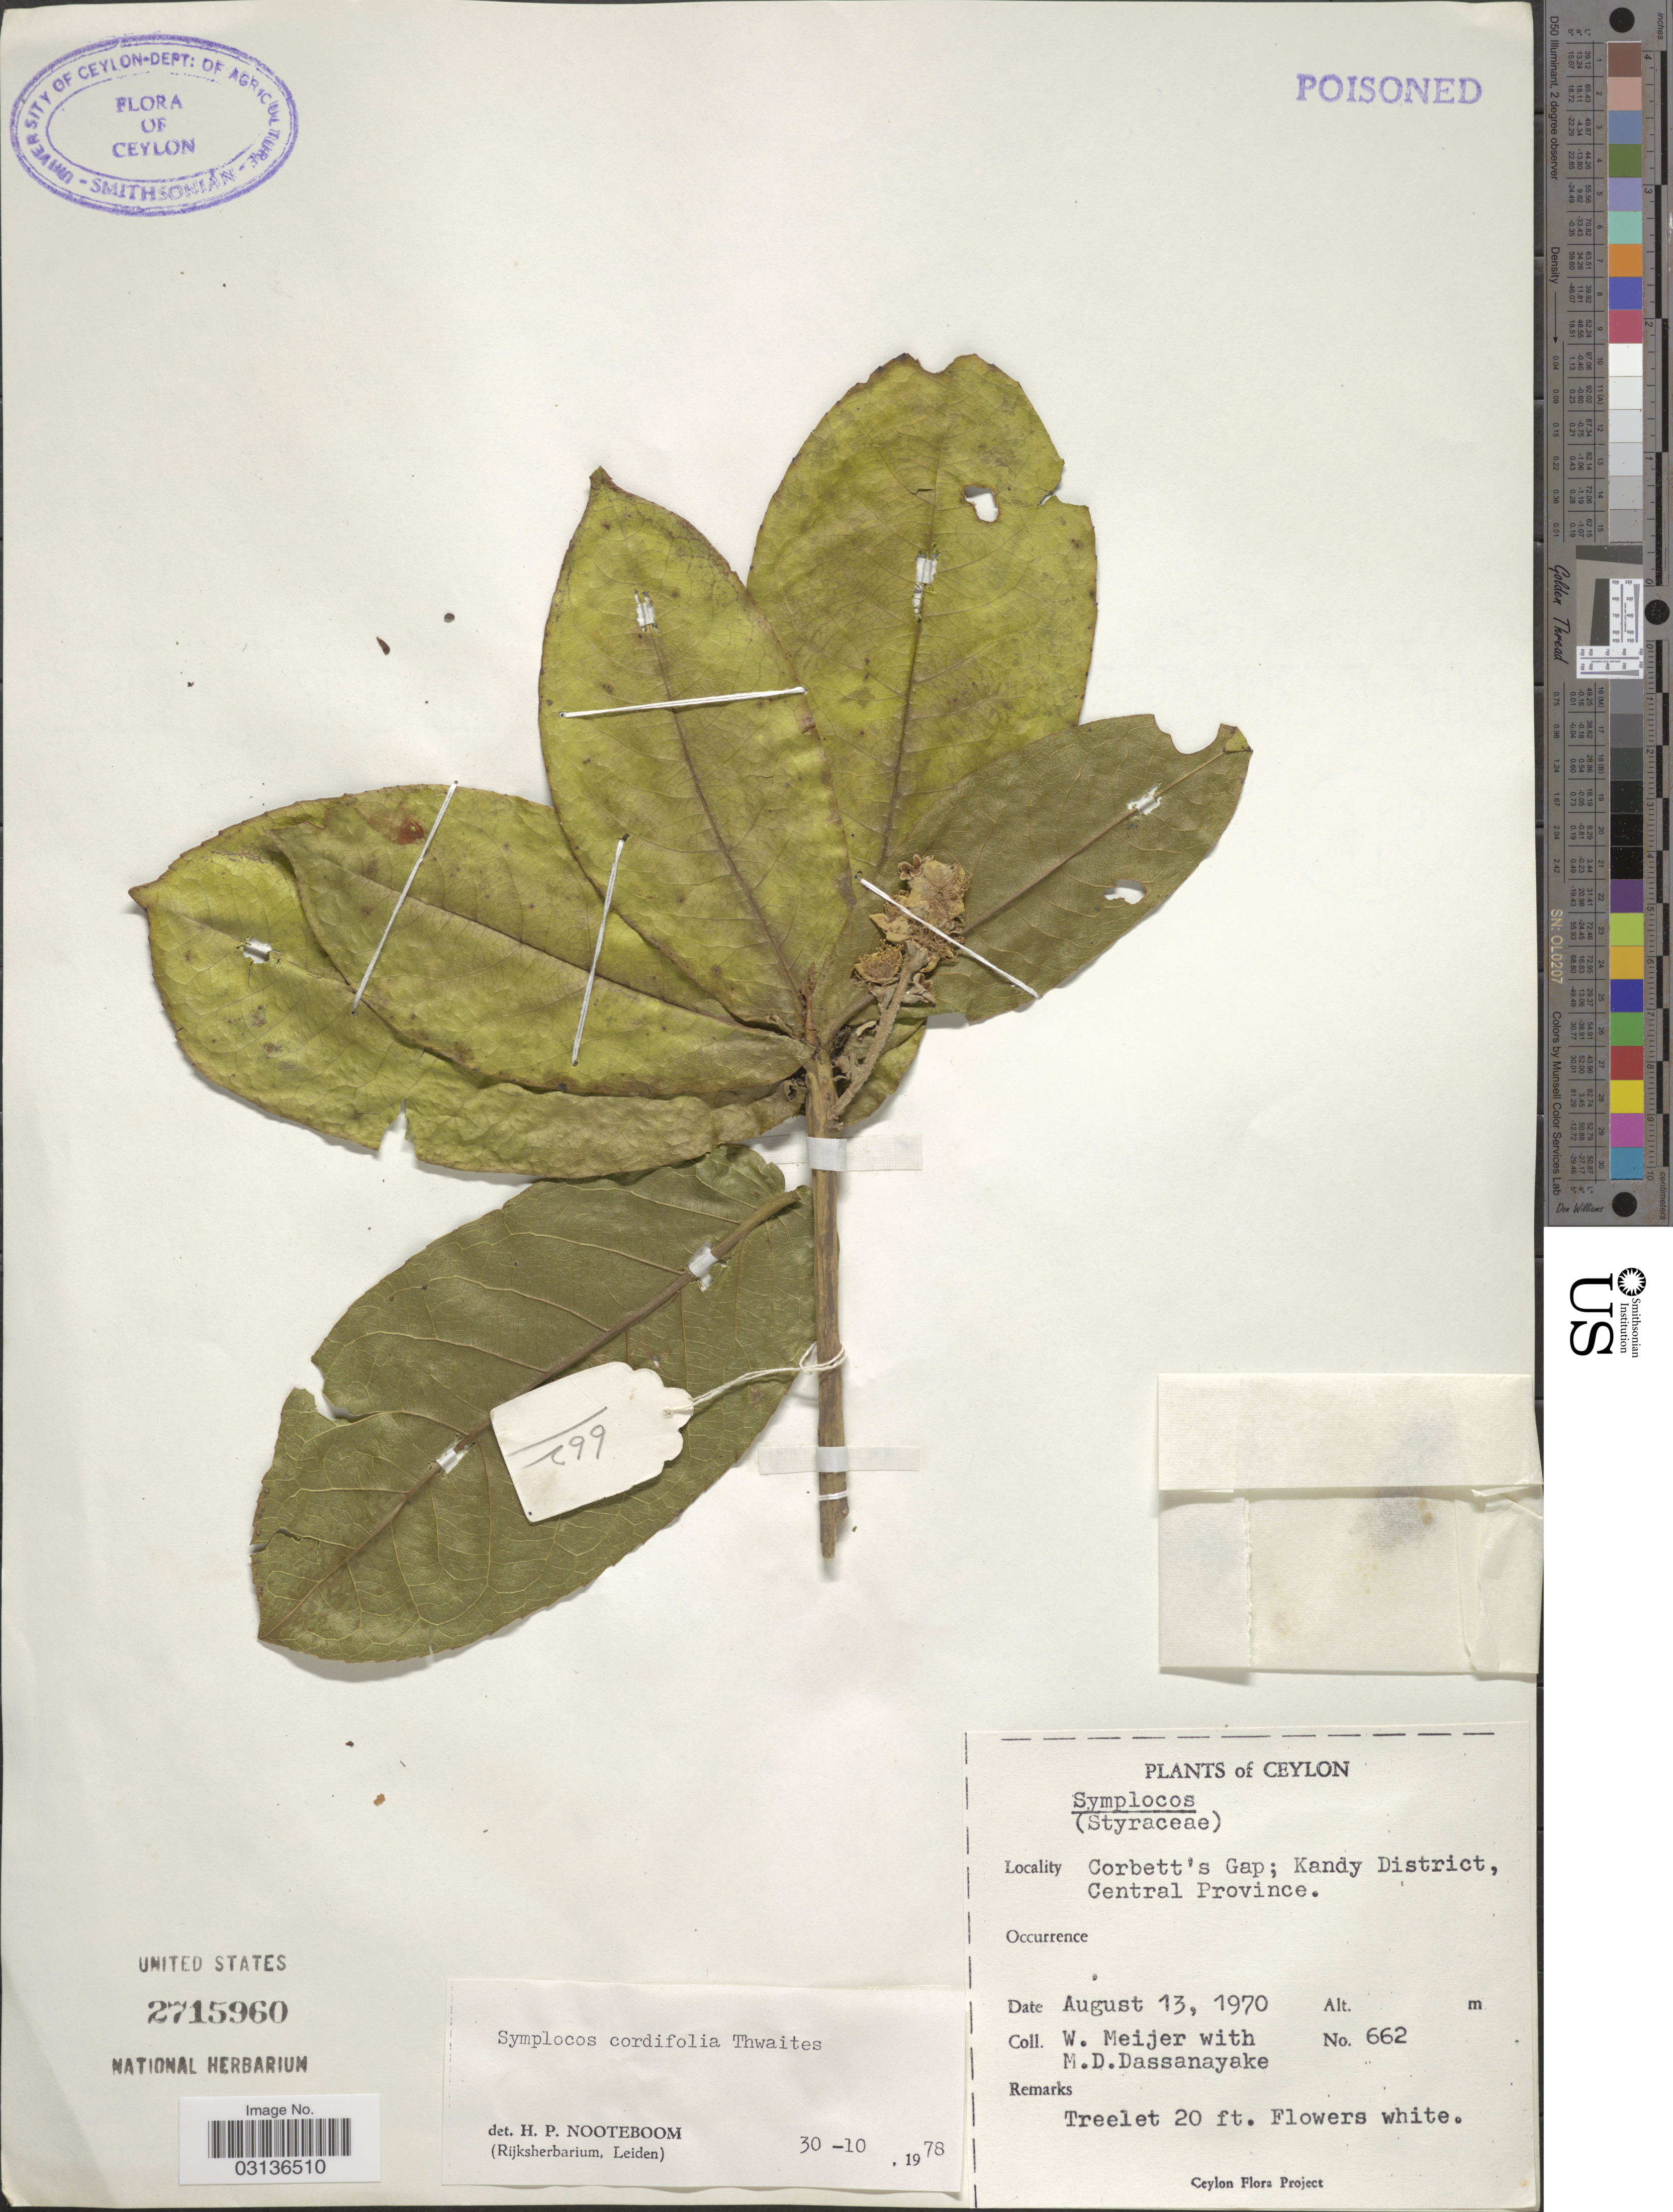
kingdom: Plantae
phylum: Tracheophyta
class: Magnoliopsida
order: Ericales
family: Symplocaceae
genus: Symplocos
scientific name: Symplocos cordifolia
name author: Thwaites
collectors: W. Meijer & M. D. Dassanayake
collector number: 662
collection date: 1970-08-13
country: Sri Lanka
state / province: Central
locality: Ceylon. Corbett's Gap; Kandy District.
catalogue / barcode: US 2715960